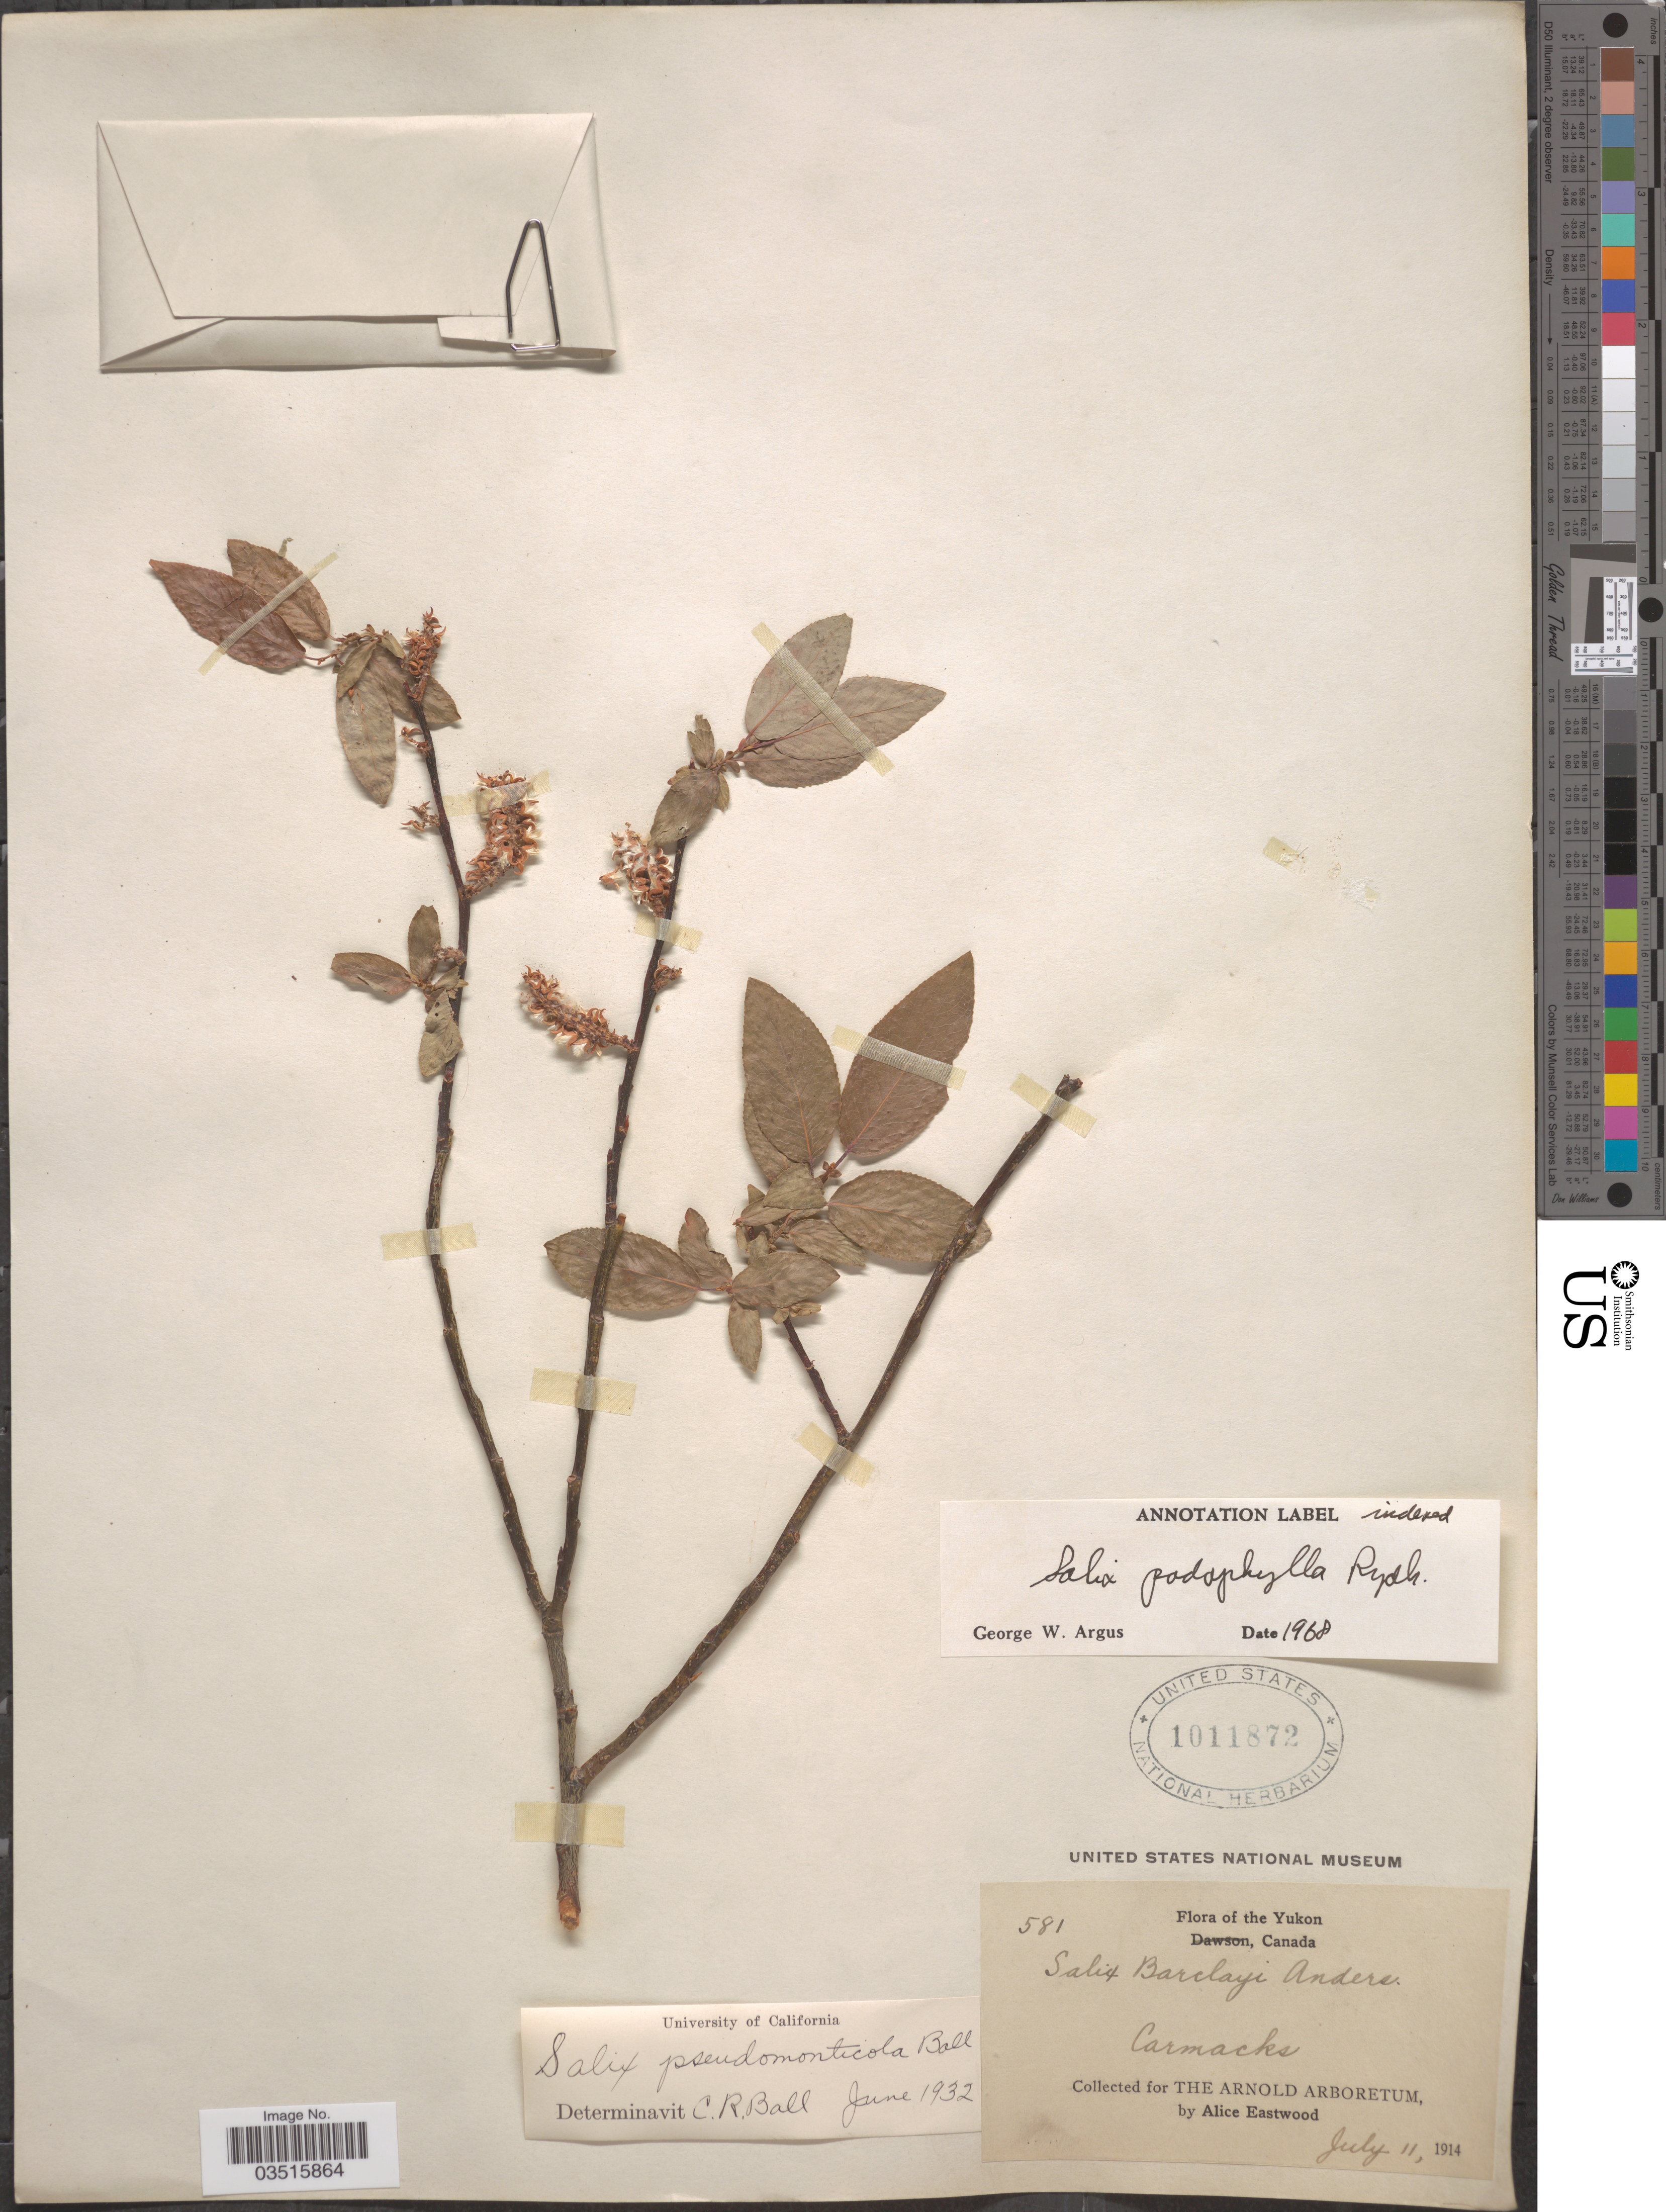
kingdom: Plantae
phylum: Tracheophyta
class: Magnoliopsida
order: Malpighiales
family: Salicaceae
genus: Salix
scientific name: Salix monticola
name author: Bebb.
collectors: A. Eastwood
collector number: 581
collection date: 1914-07-11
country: Canada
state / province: Yukon Territory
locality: The Yukon. Carmacks.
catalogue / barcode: US 1011872